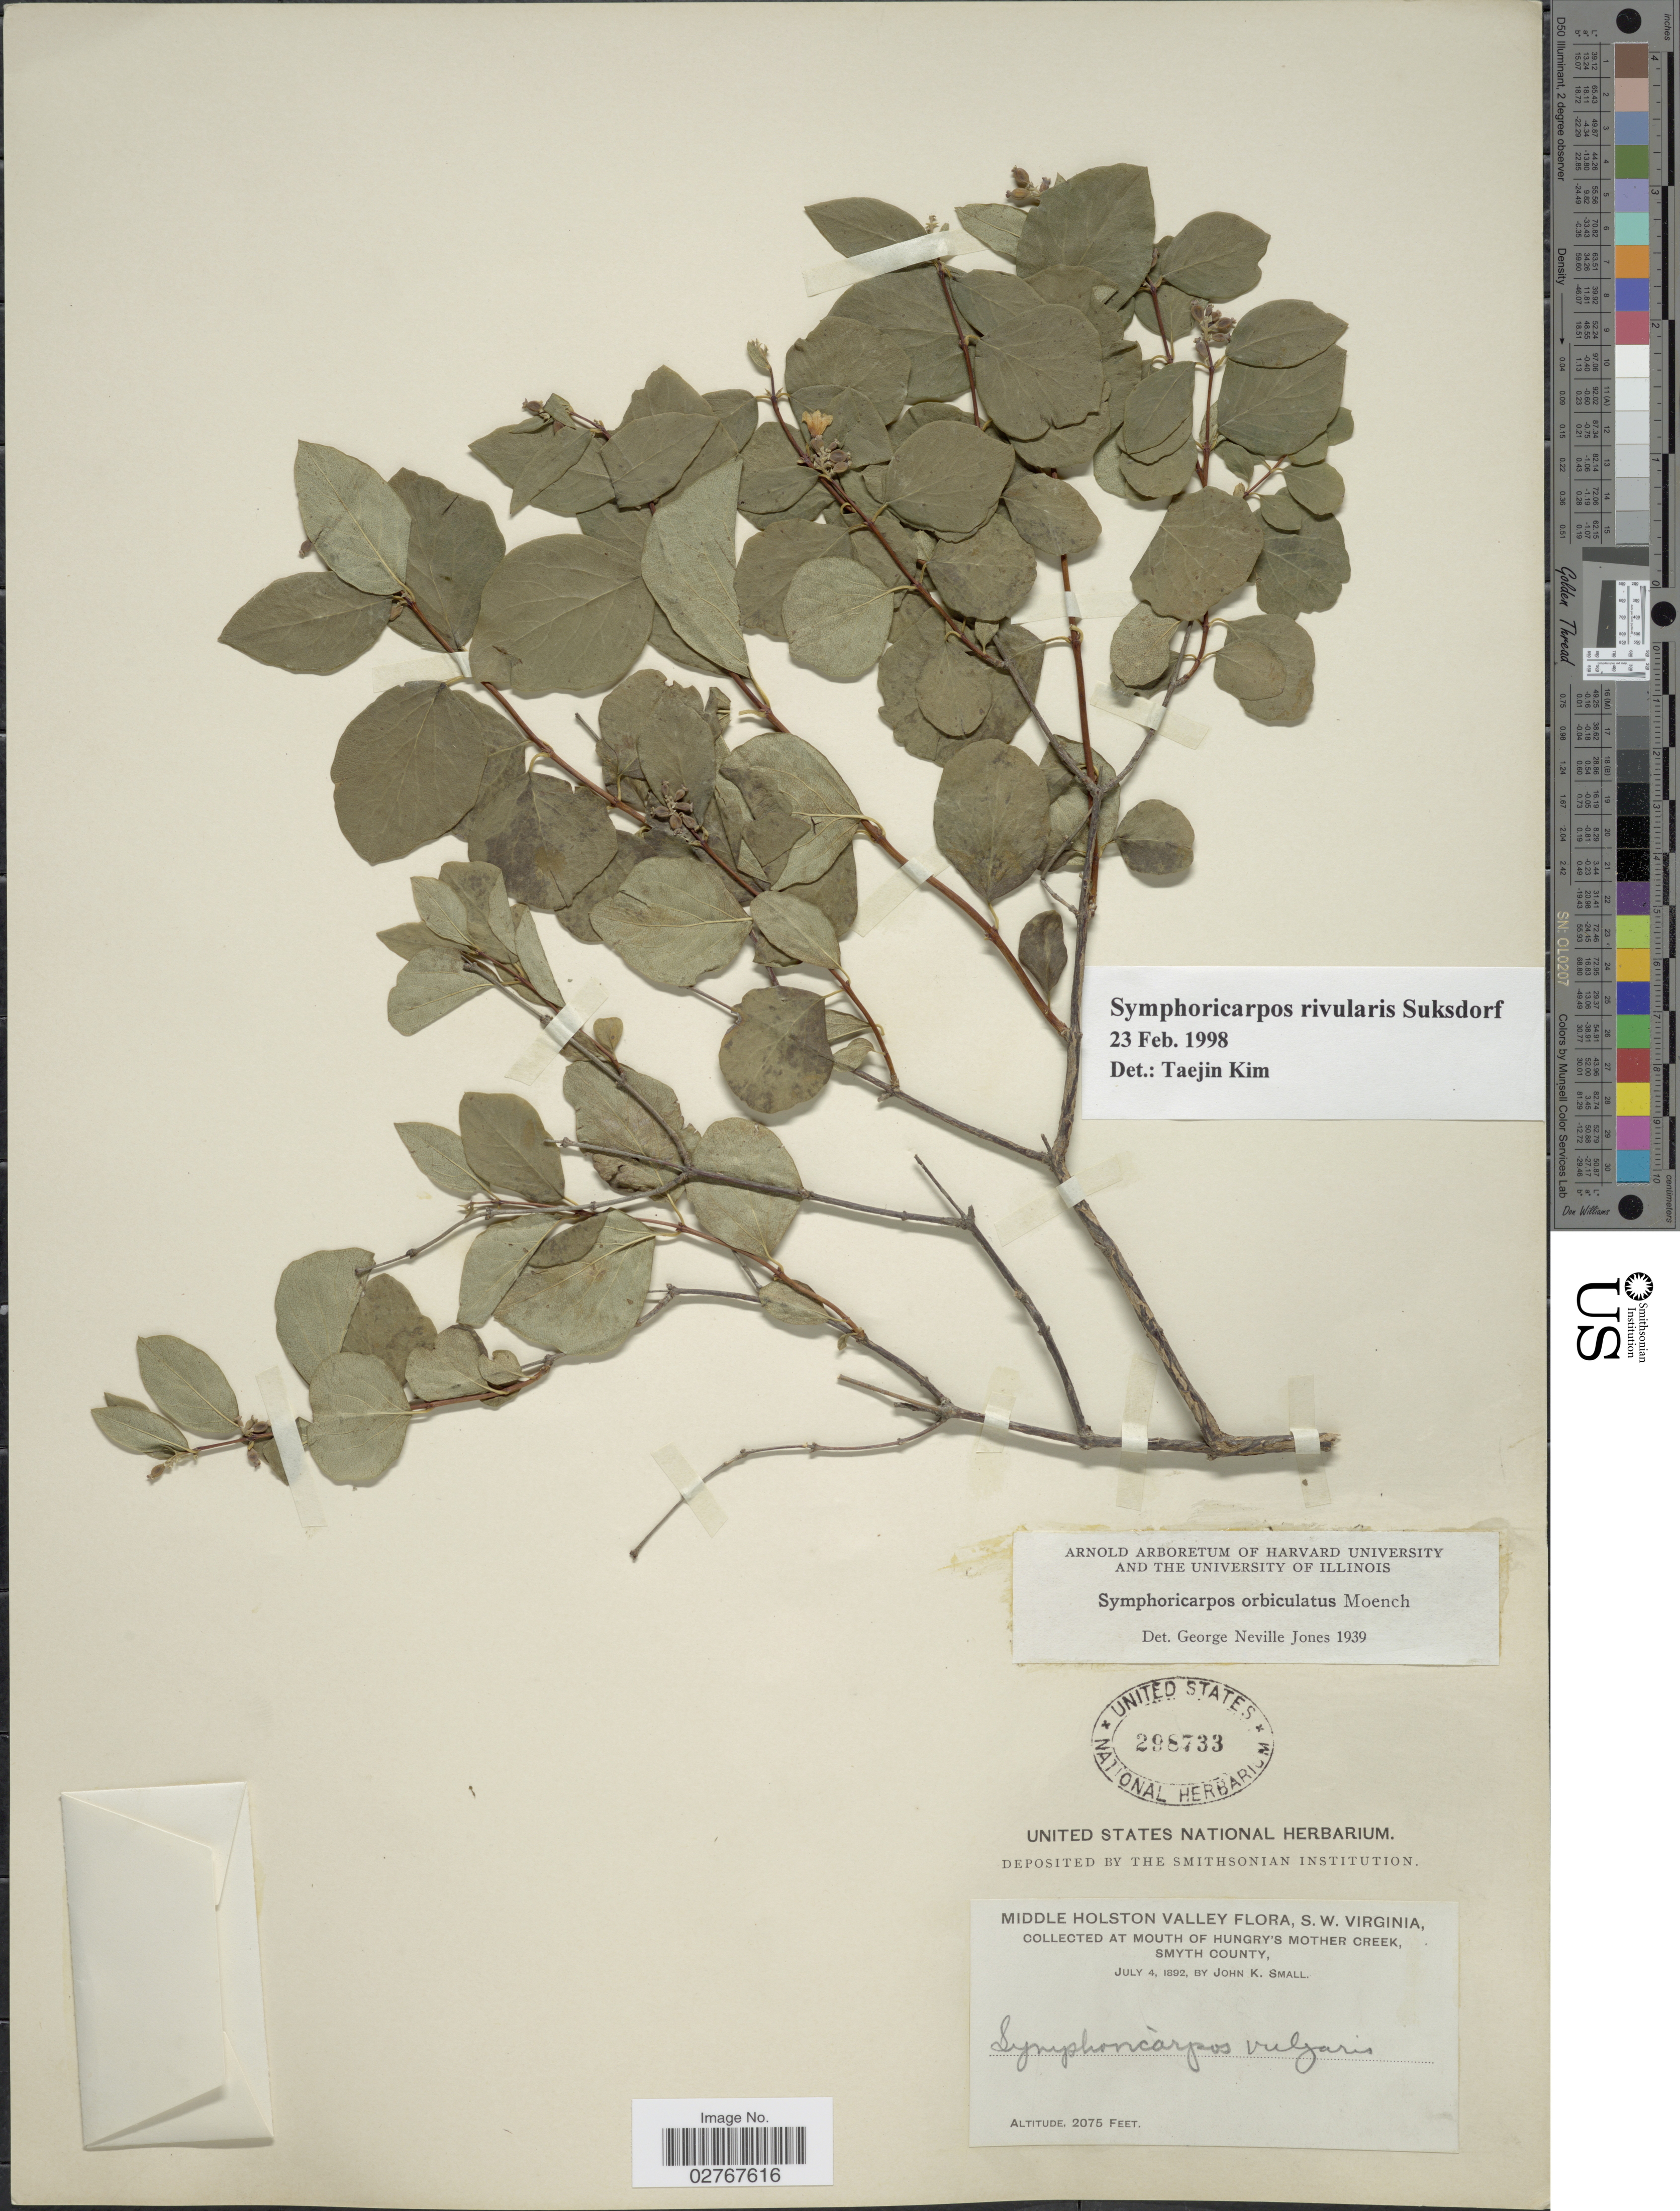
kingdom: Plantae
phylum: Tracheophyta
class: Magnoliopsida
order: Dipsacales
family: Caprifoliaceae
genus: Symphoricarpos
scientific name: Symphoricarpos rivularis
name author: Suksd.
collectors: J. K. Small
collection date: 1892-07-04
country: United States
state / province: Virginia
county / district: Smyth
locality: Middle Holston Valley, S.W. Virginia, at mouth of Hungry's Mother Creek, Smyth County.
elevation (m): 632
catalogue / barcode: US 298733